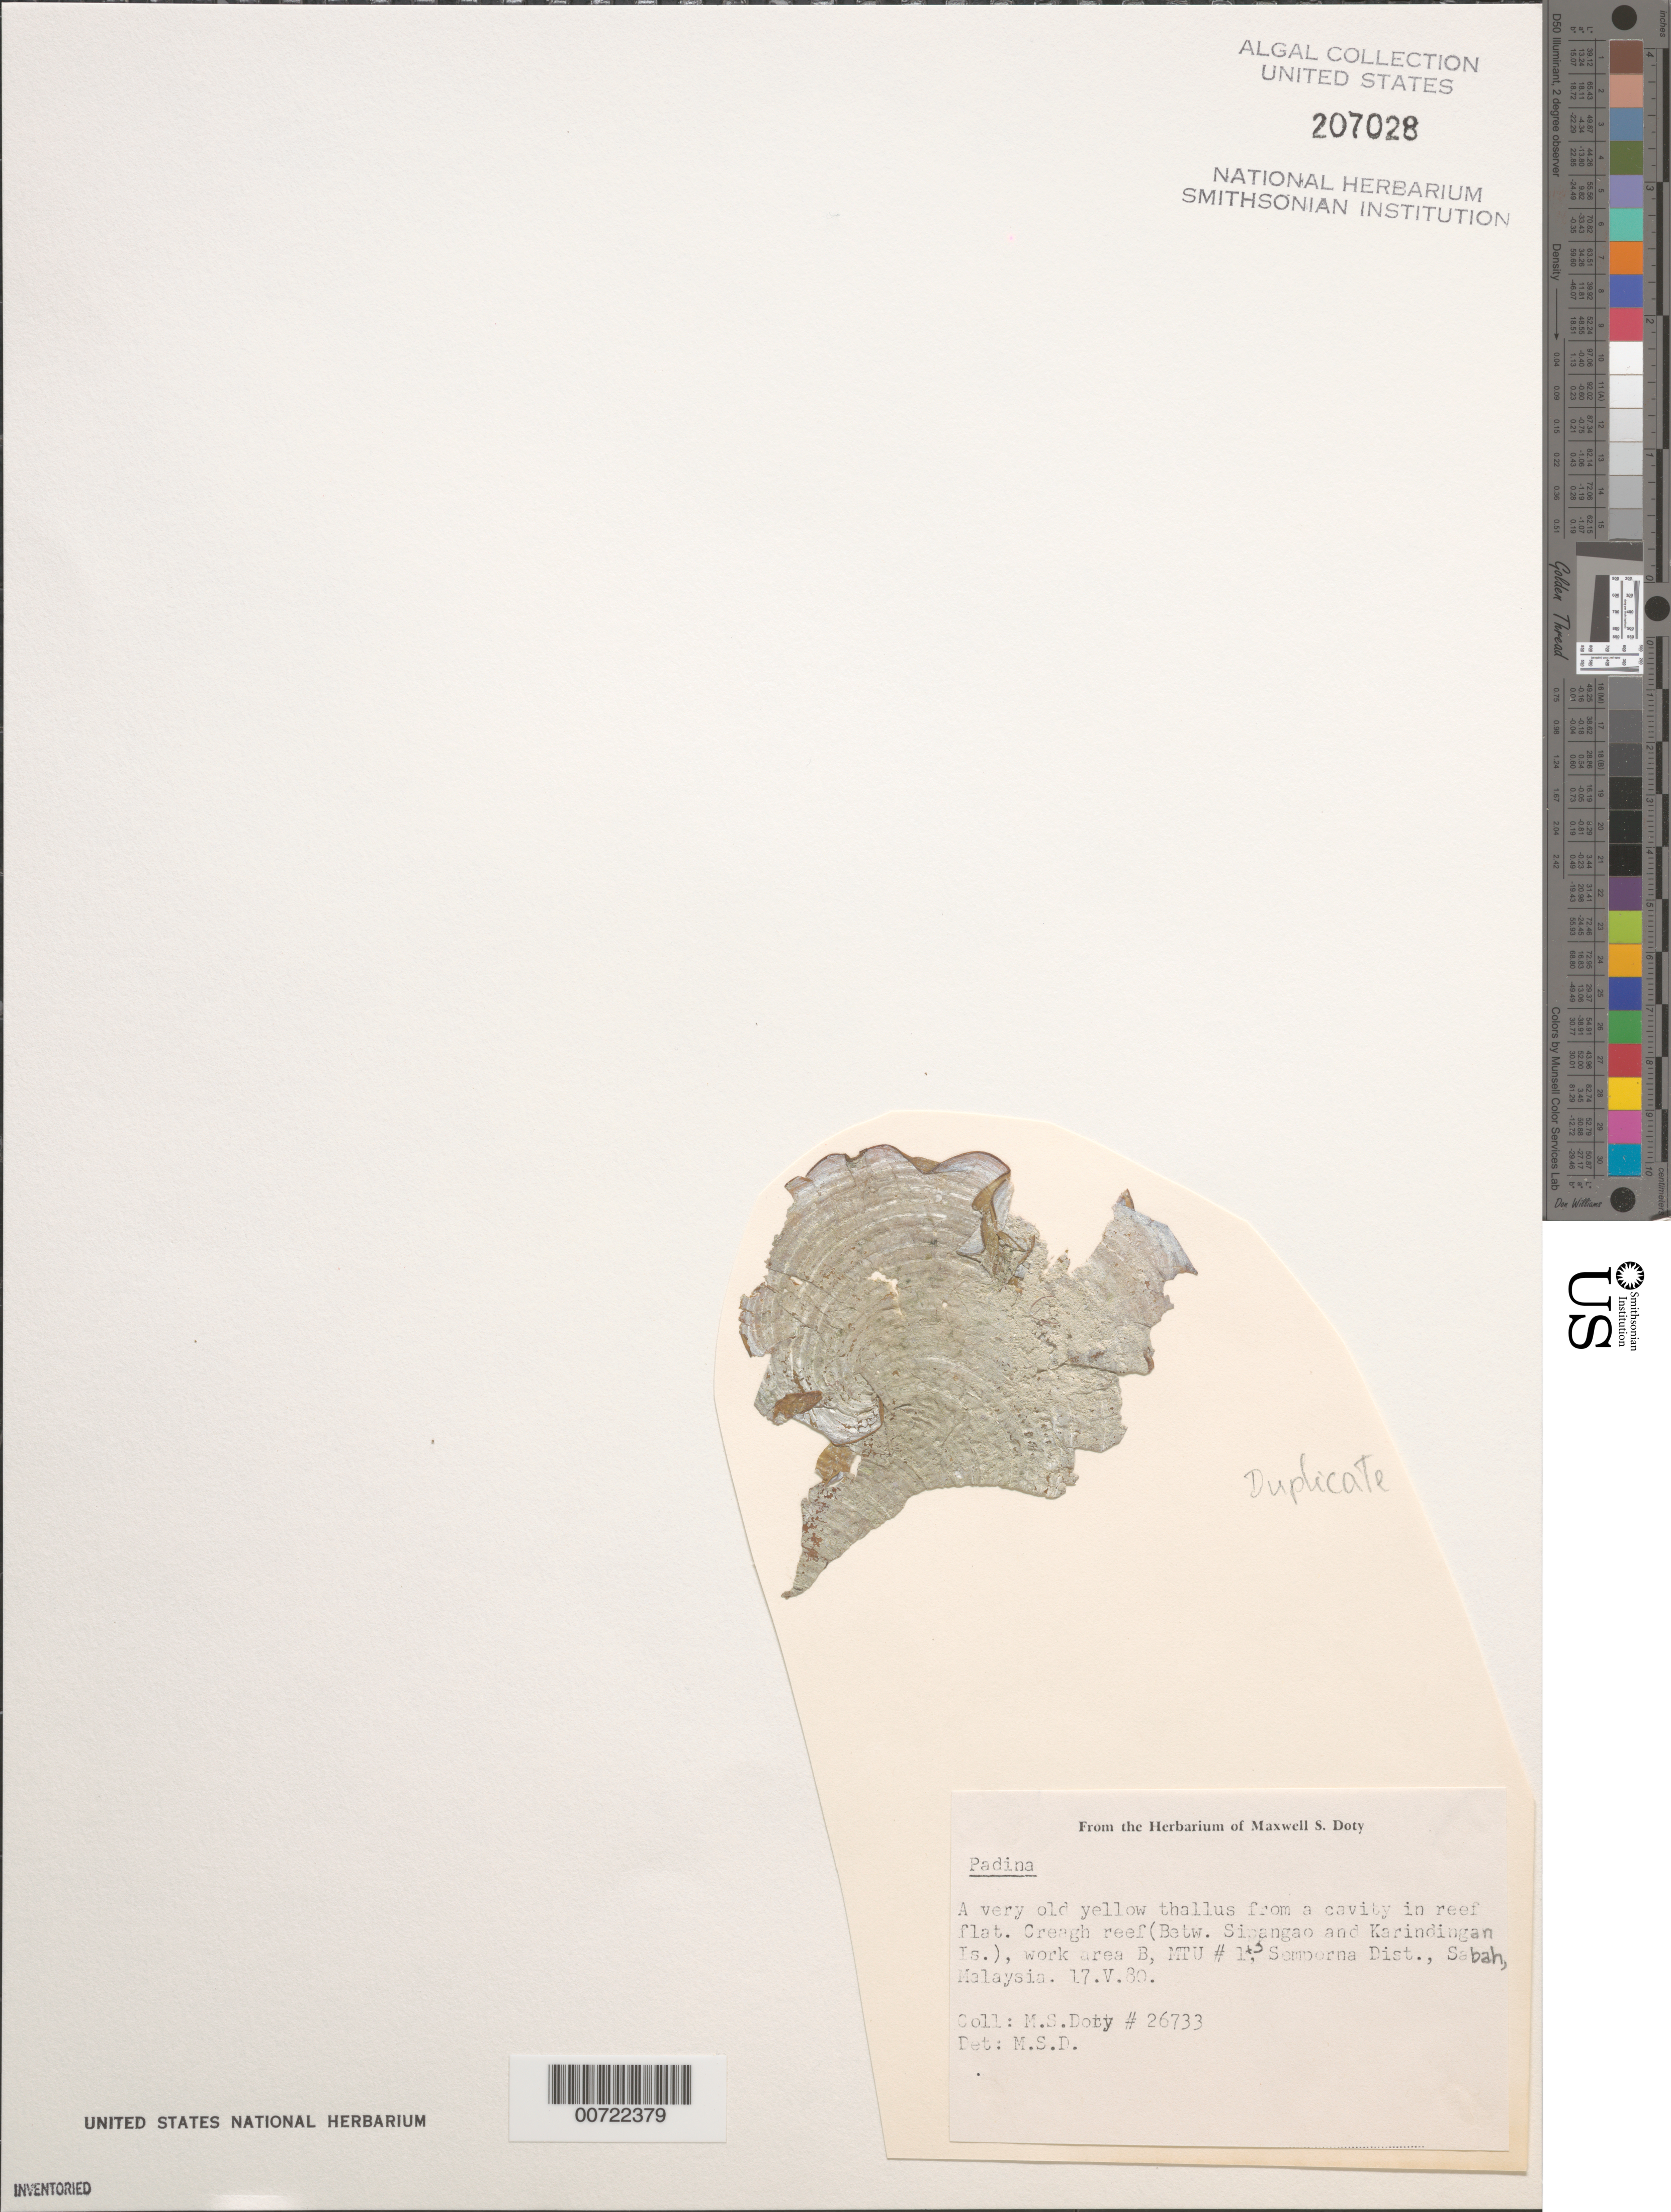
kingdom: Chromista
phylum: Ochrophyta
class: Phaeophyceae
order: Dictyotales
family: Dictyotaceae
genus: Padina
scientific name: Padina sp.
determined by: Doty, M. S.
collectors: M. S. Doty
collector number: MSD 26733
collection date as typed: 17 May 1980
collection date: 1980-05-17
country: Malaysia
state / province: Sabah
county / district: Semporna District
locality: Creagh Reef between Sipangao and Karindingan Island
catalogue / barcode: US 207028